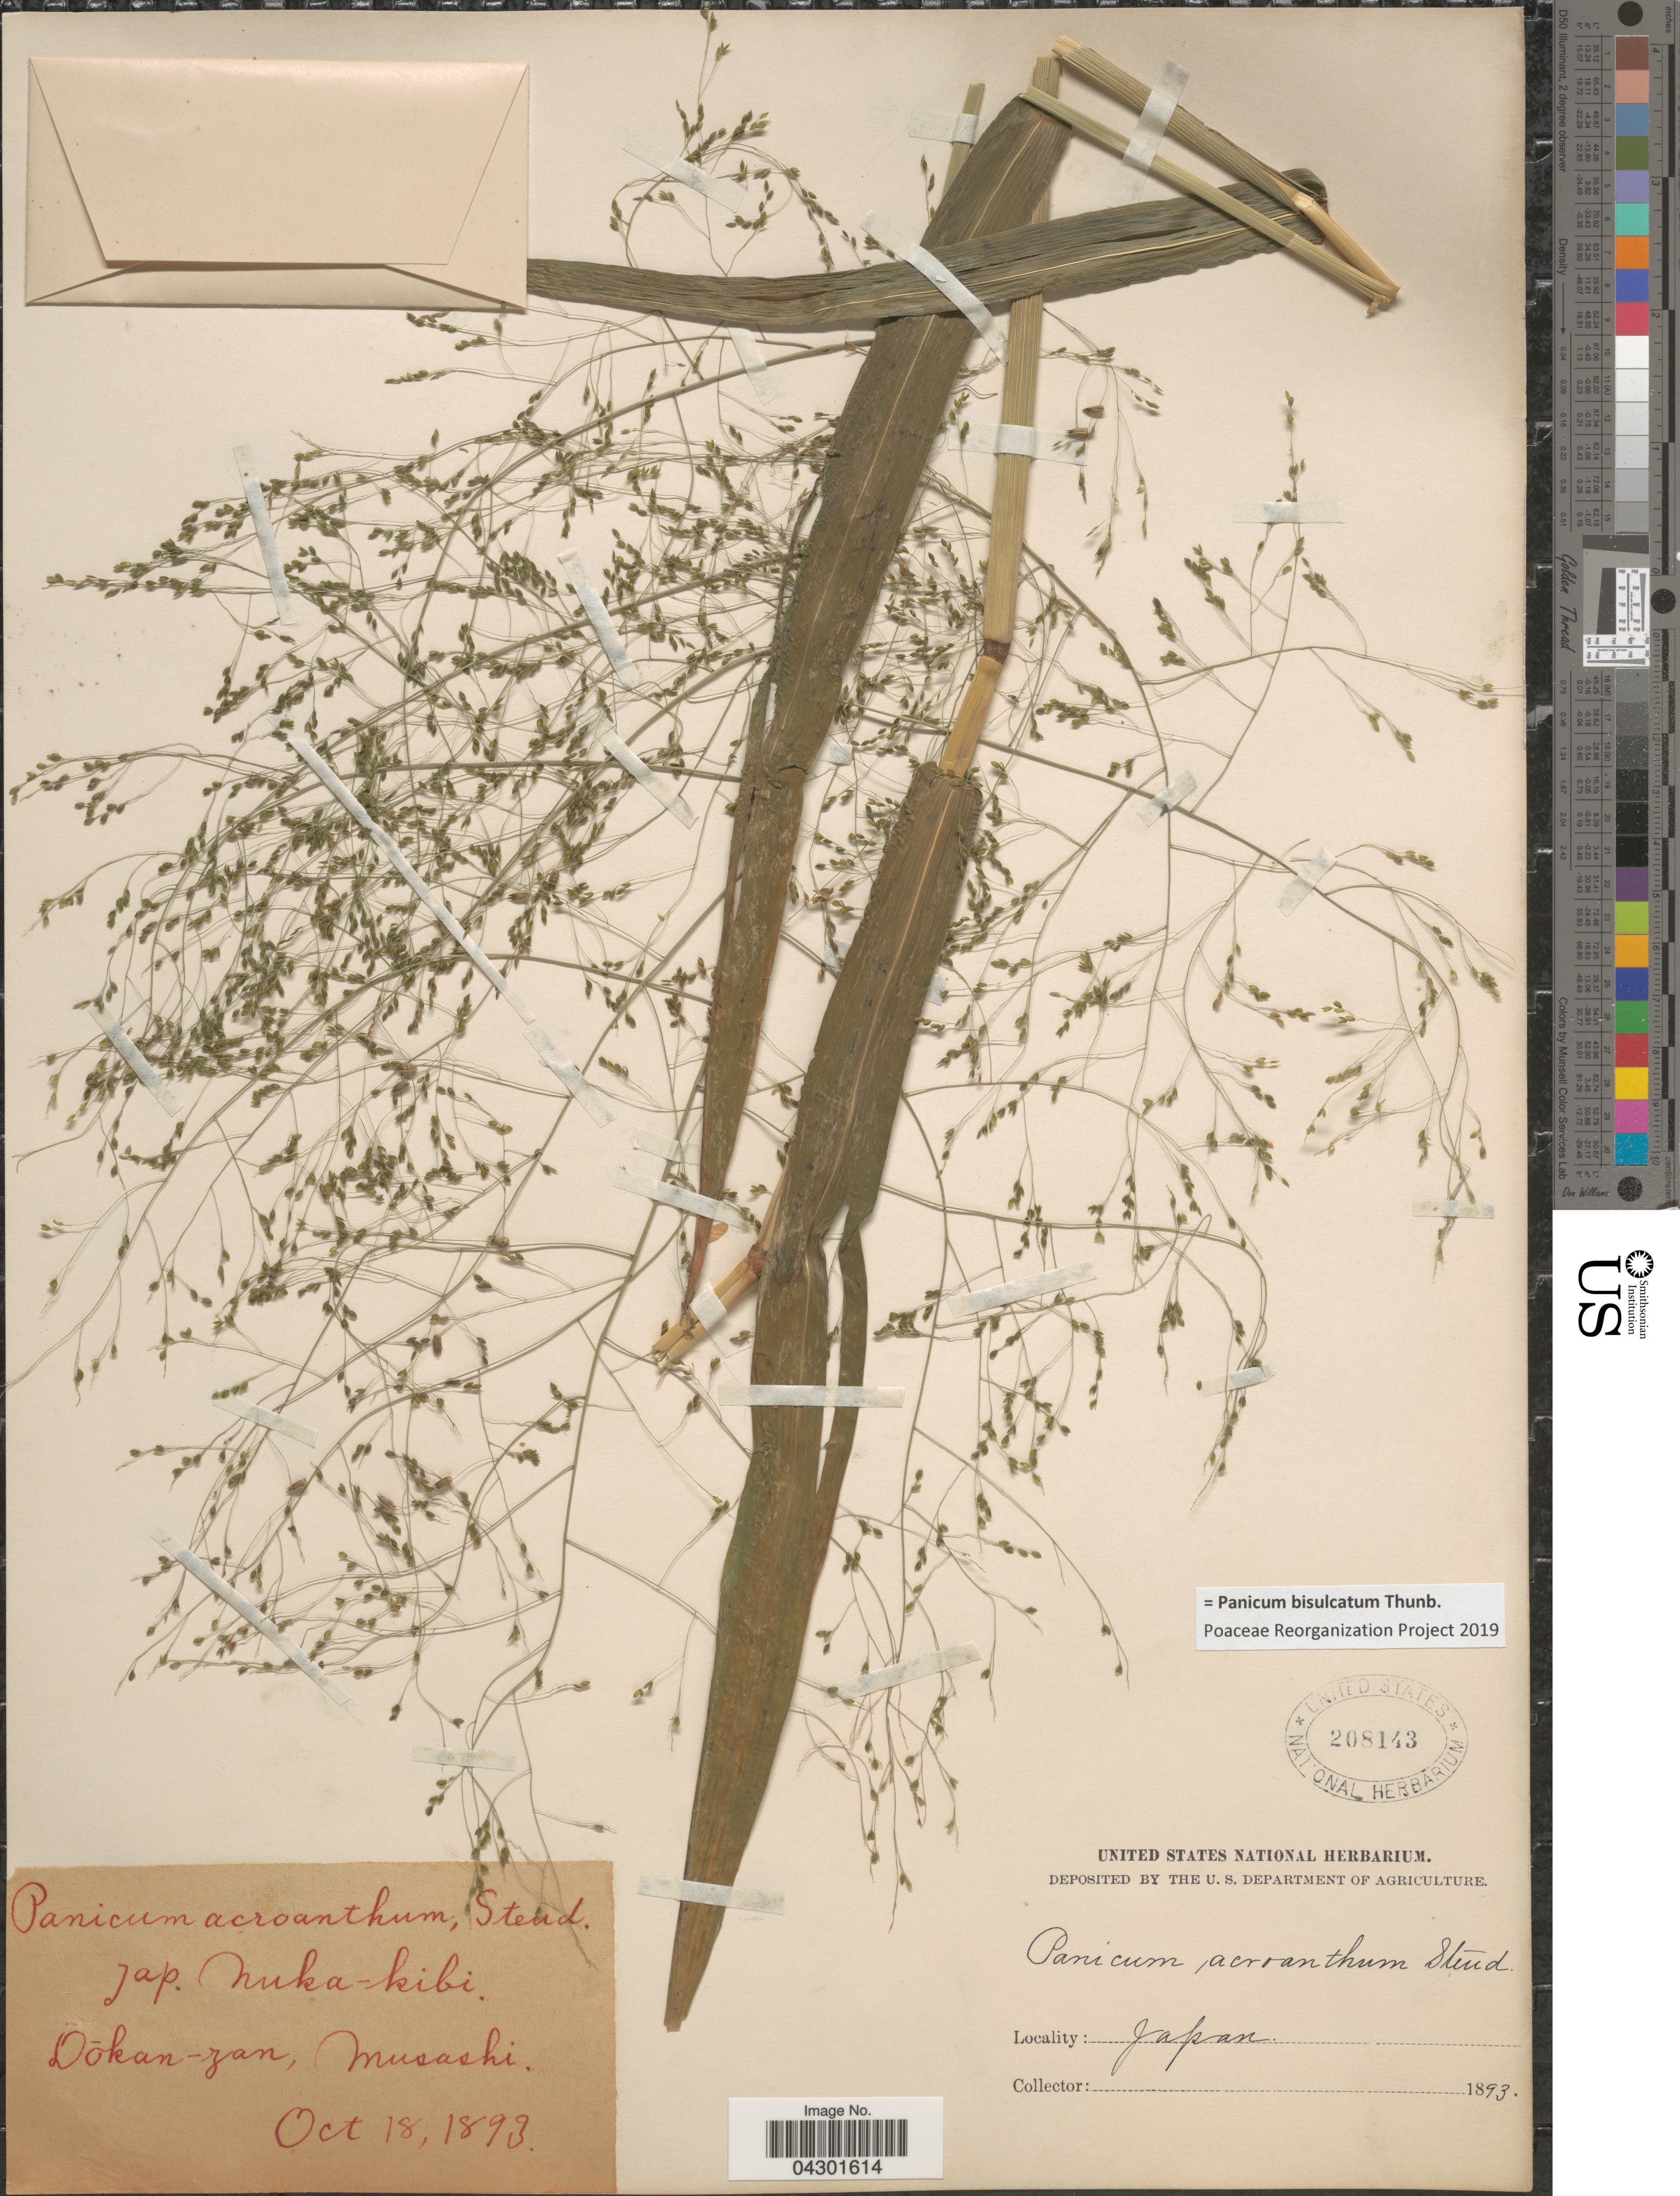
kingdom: Plantae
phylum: Tracheophyta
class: Liliopsida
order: Poales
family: Poaceae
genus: Panicum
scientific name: Panicum bisulcatum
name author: Thunb.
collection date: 1893-10-18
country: Japan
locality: Dokan-zan, Musashi.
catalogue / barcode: US 208143